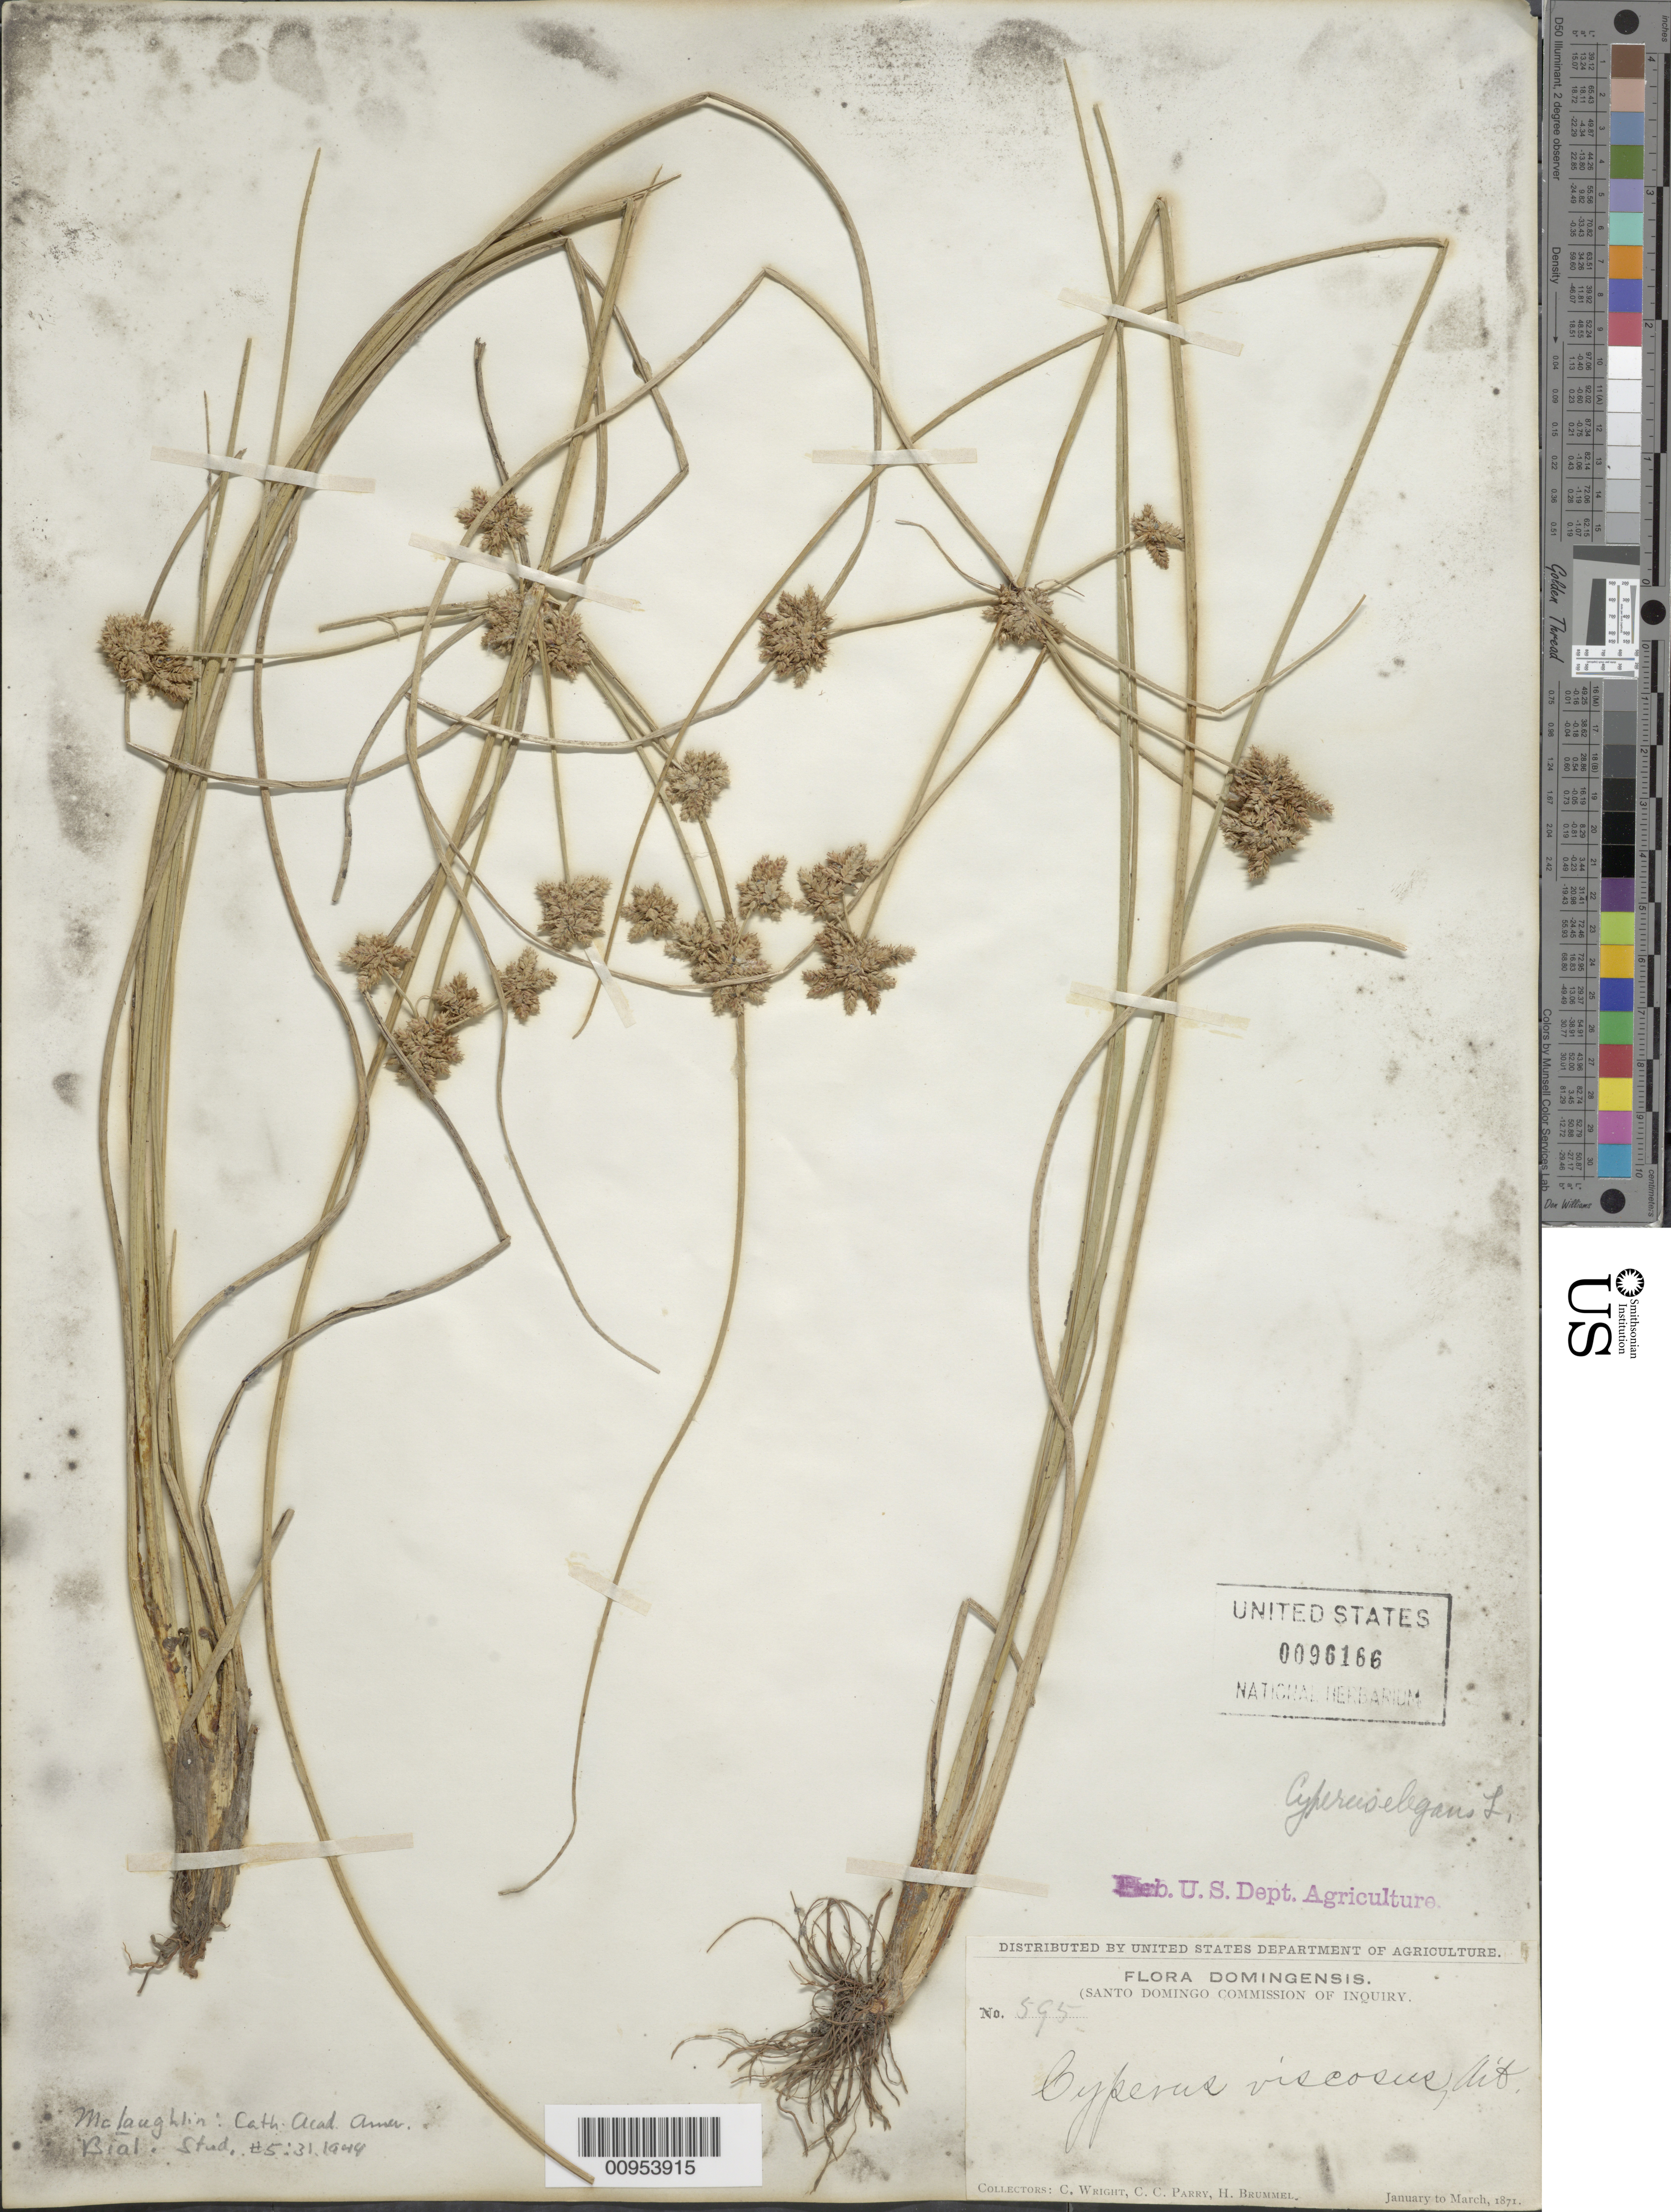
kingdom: Plantae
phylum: Tracheophyta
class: Liliopsida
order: Poales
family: Cyperaceae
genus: Cyperus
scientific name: Cyperus elegans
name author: L.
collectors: C. Wright, C. C. Parry & H. Brummel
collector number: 595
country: Dominican Republic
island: Hispaniola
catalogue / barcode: US 96166